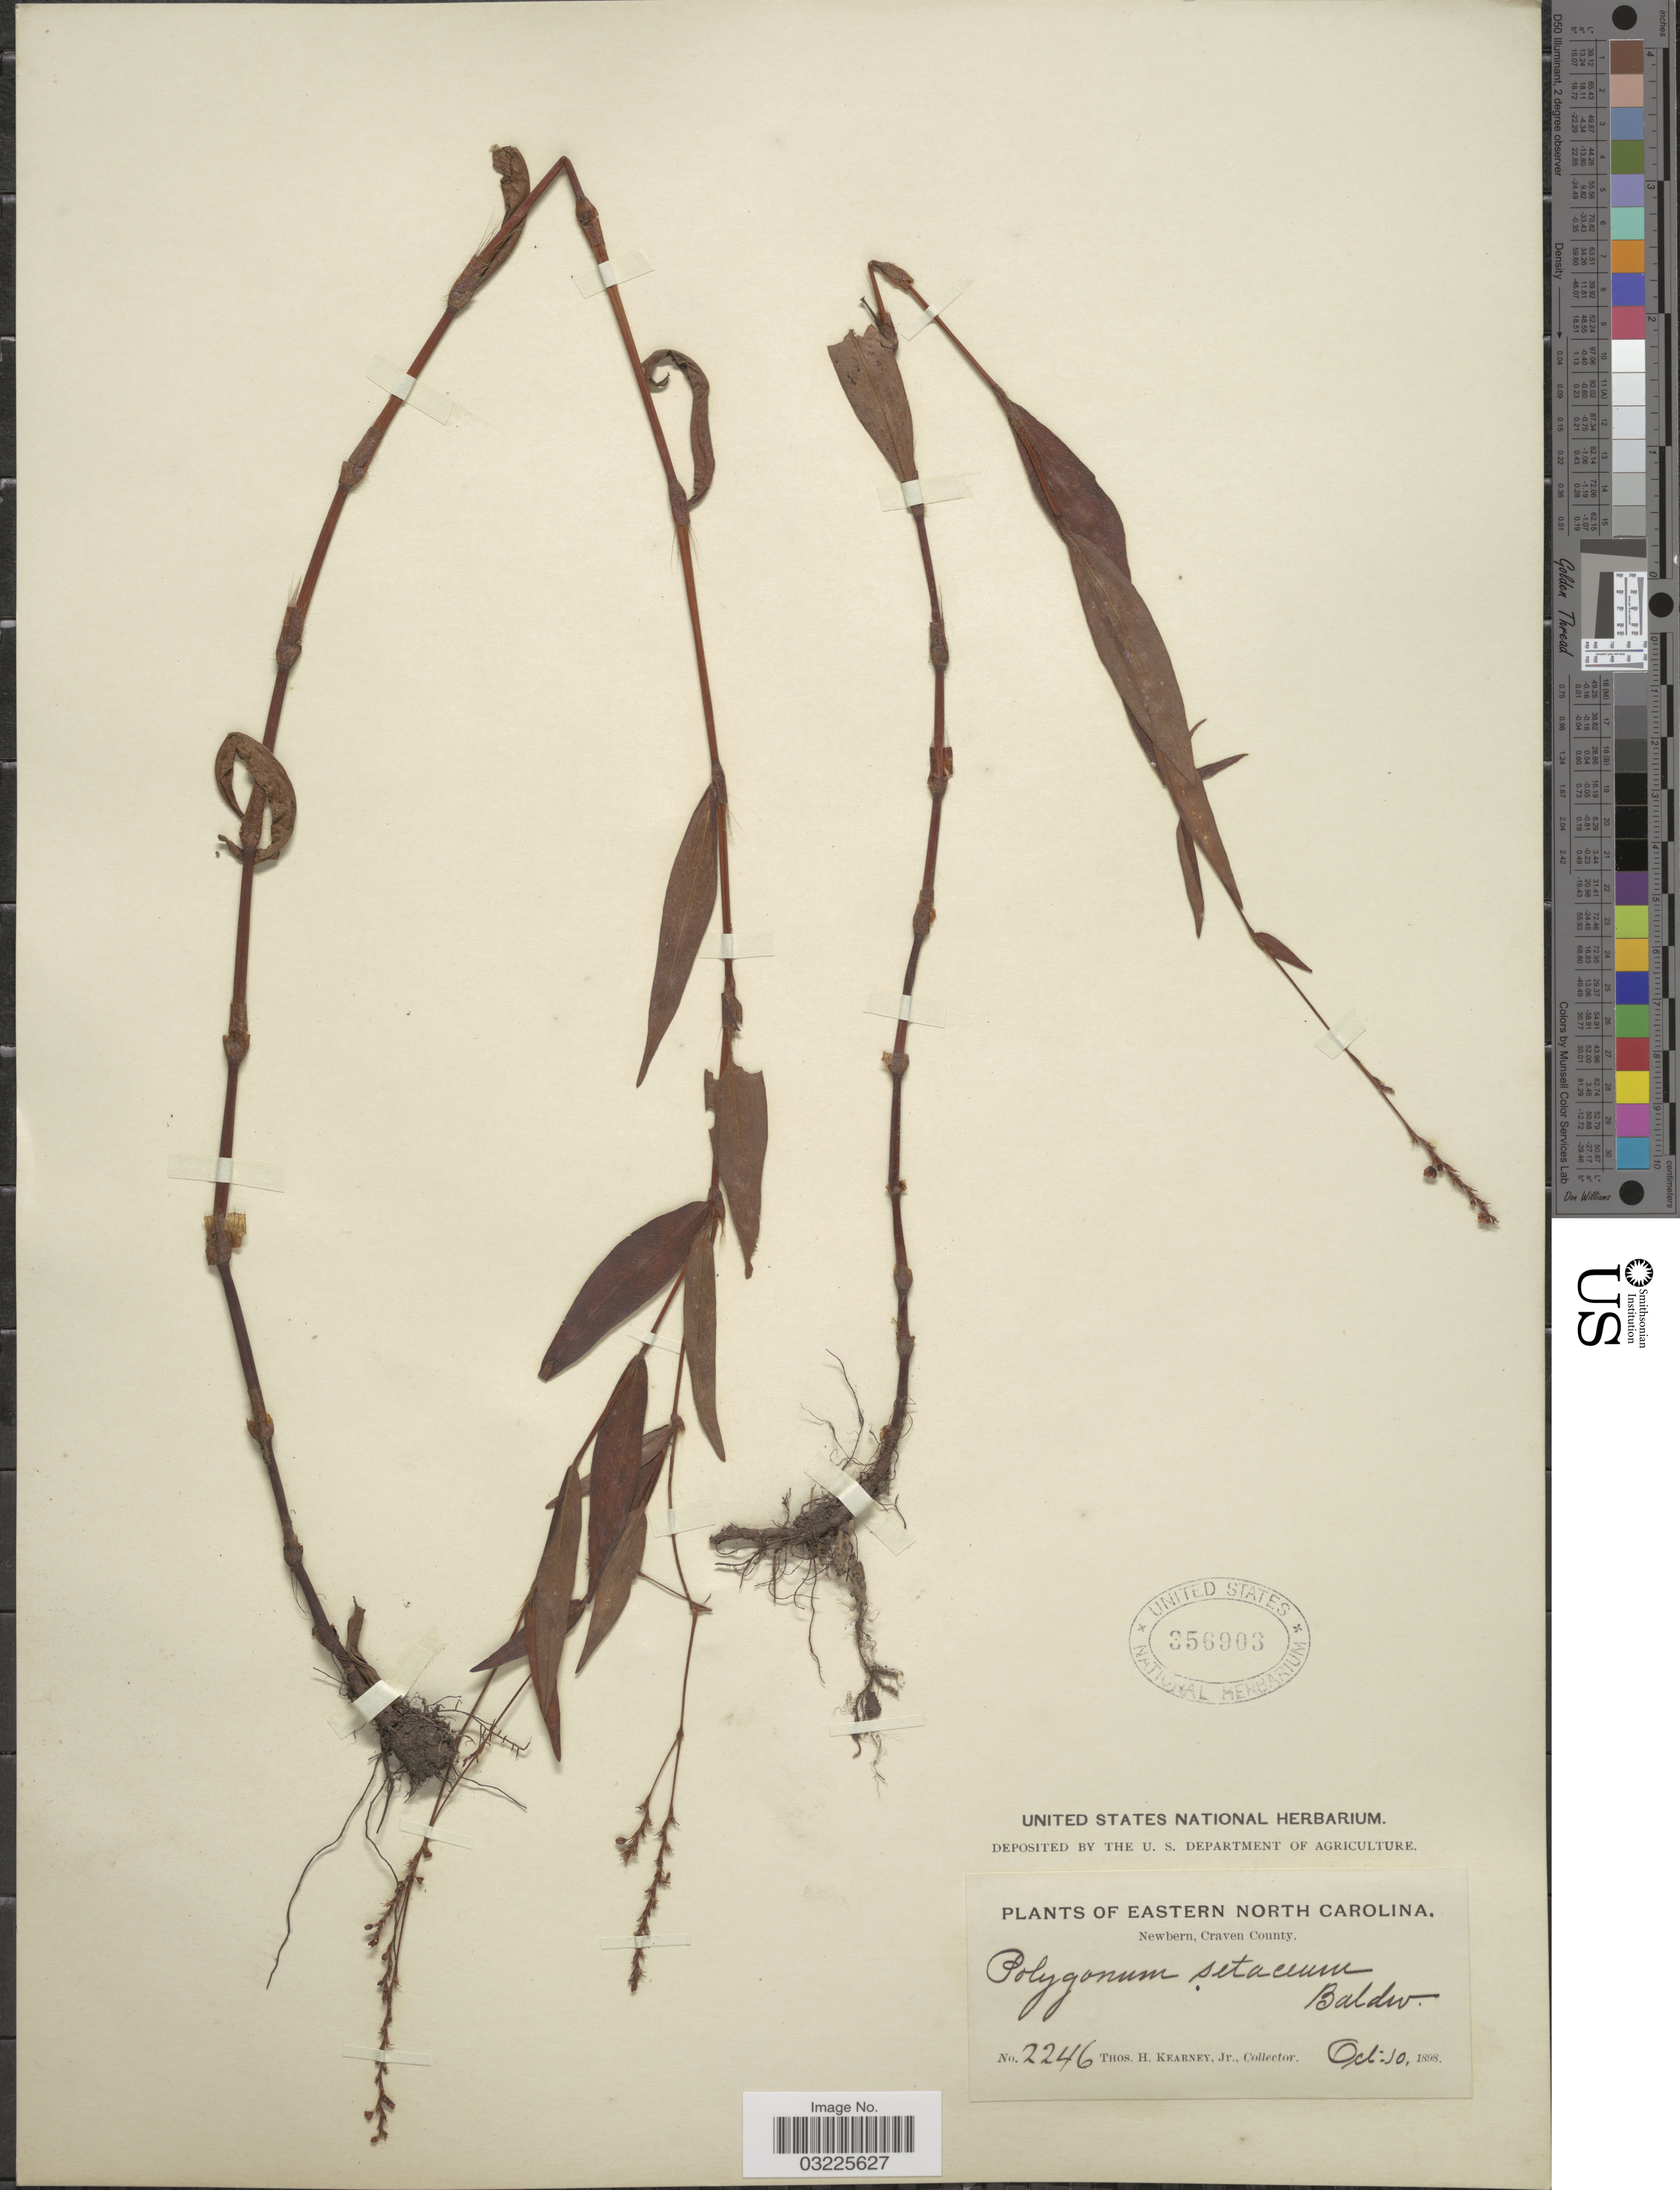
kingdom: Plantae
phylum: Tracheophyta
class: Magnoliopsida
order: Caryophyllales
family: Polygonaceae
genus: Persicaria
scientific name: Persicaria setacea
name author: Small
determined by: Atha, D. E.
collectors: T. H. Kearney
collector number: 2246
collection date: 1898-10-10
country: United States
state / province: North Carolina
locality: Eastern North Carolina. Newbern, Craven County.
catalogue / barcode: US 356903